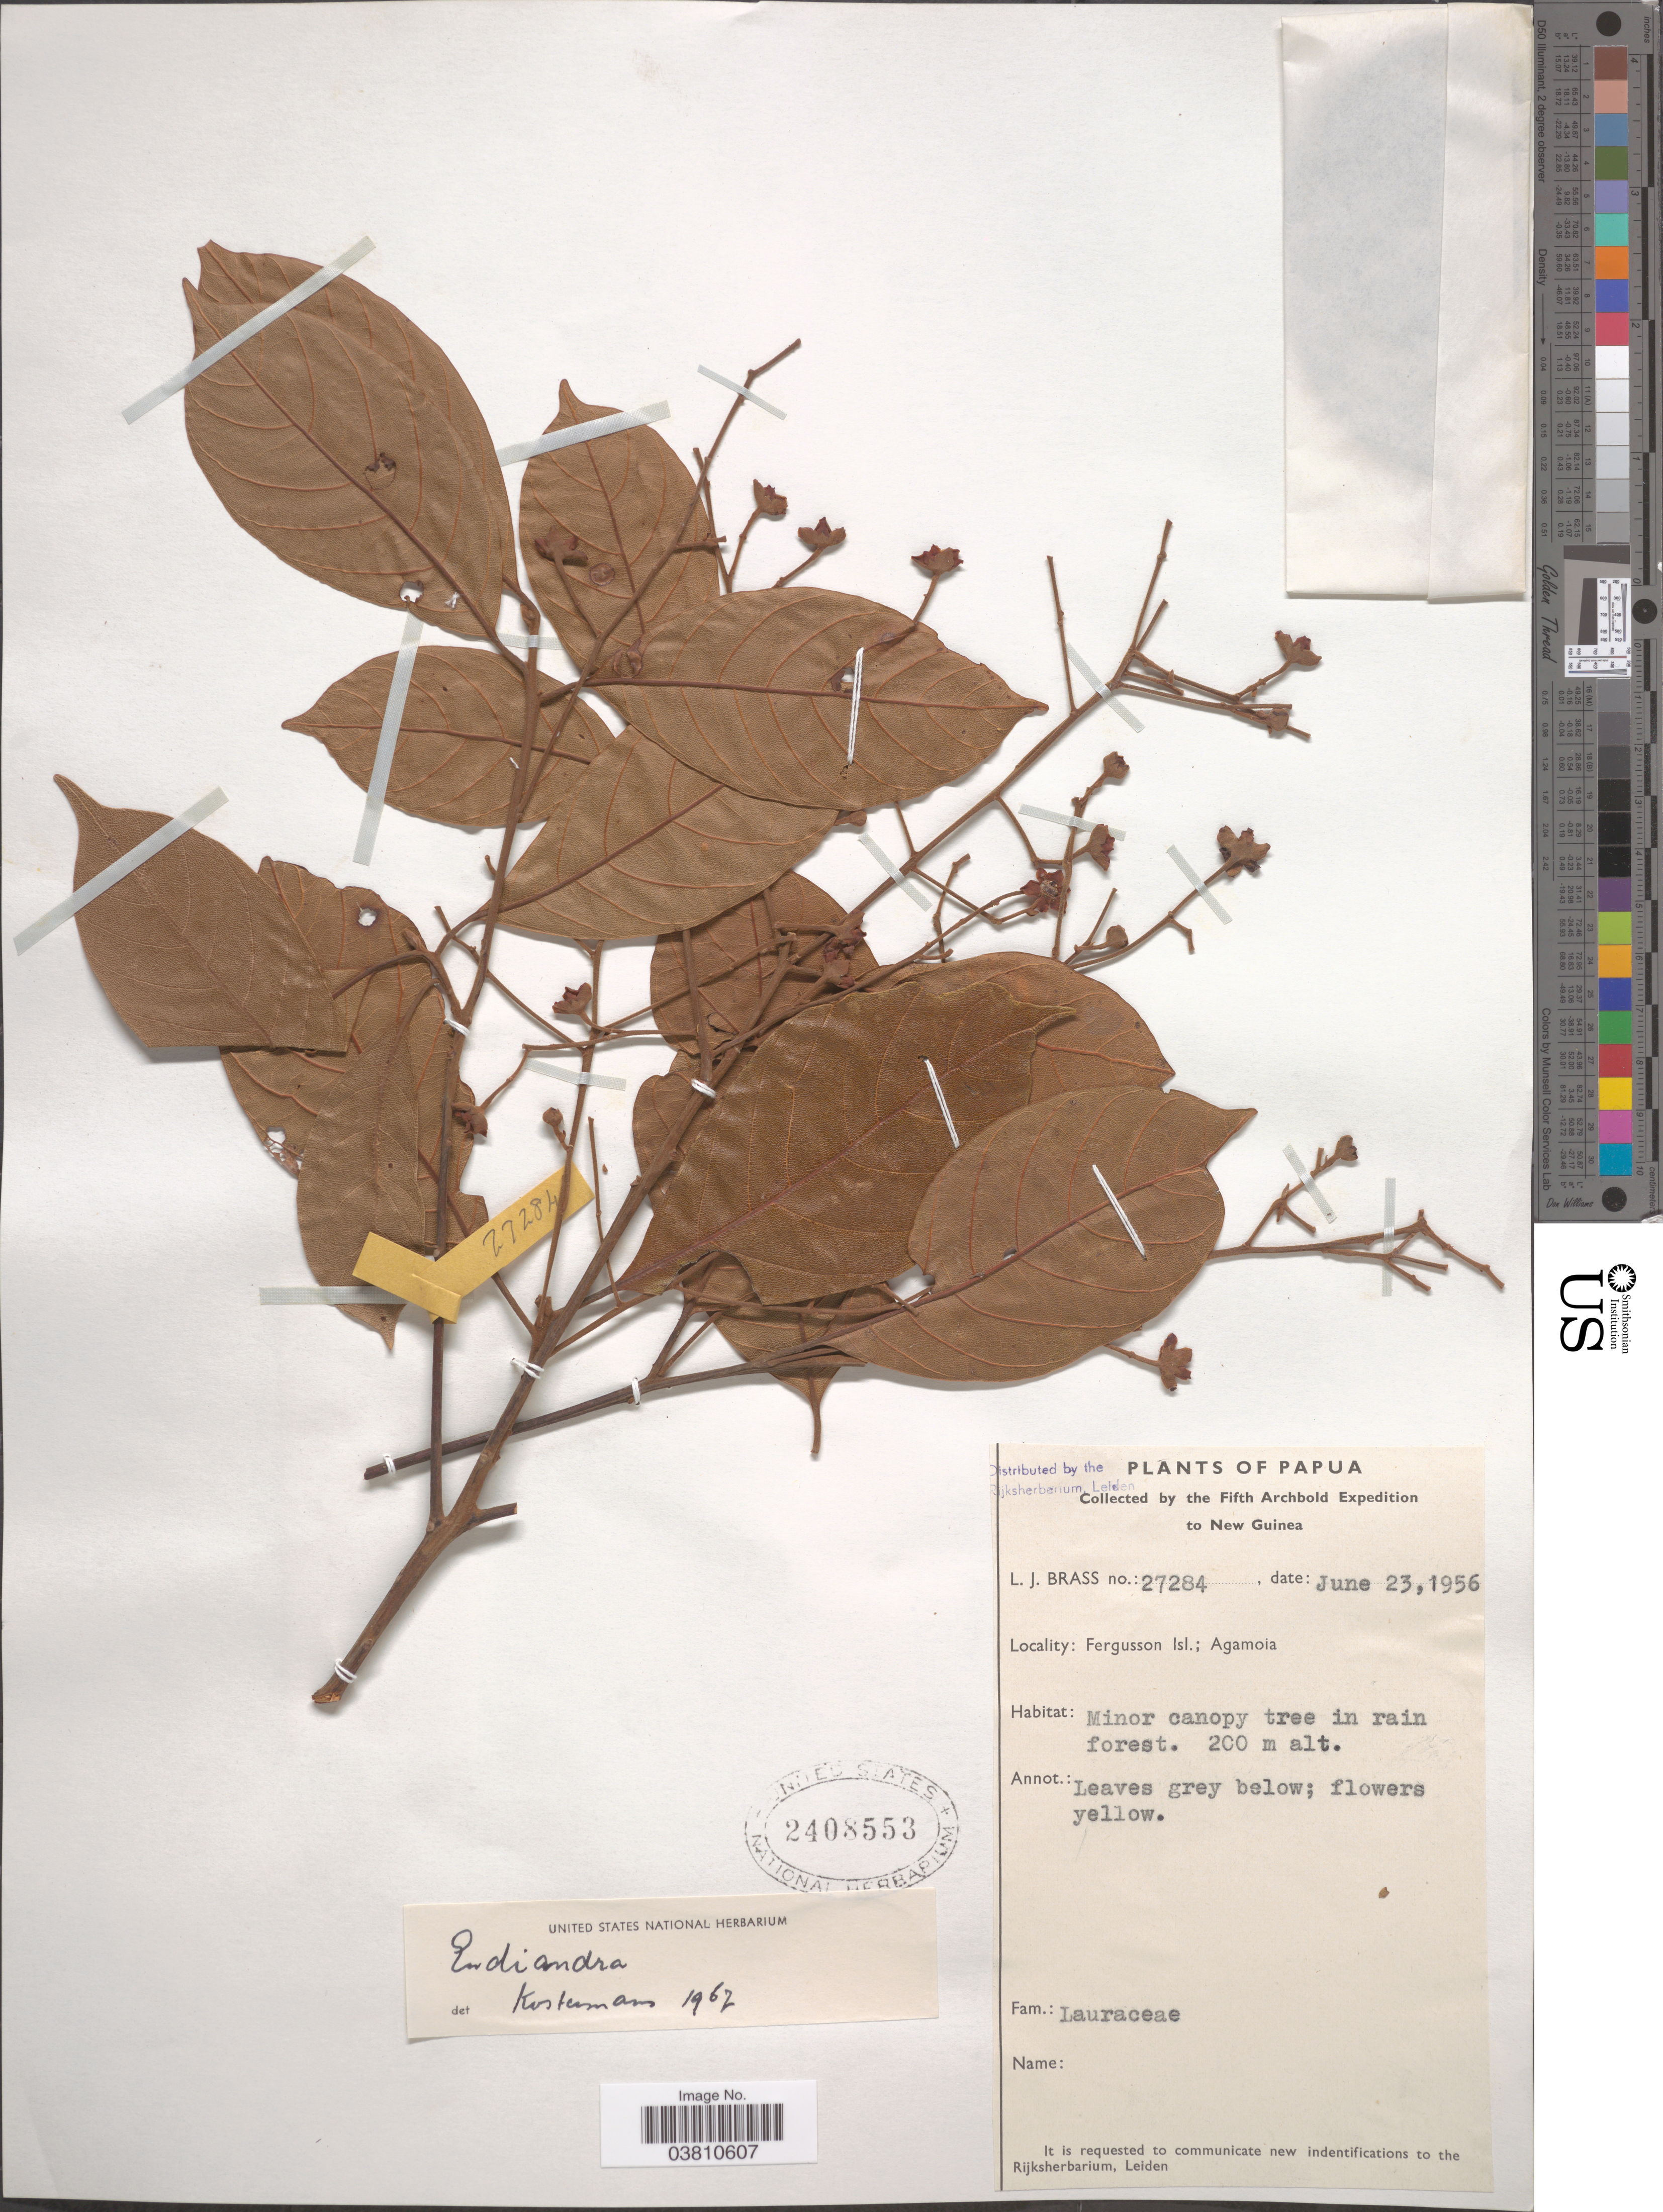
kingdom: Plantae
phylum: Tracheophyta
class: Magnoliopsida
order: Laurales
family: Lauraceae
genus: Endiandra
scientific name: Endiandra sp.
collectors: L. J. Brass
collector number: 27284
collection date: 1956-06-23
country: Papua New Guinea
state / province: Milne Bay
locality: Papua. New Guinea. Fergusson Isl.; Agamoia.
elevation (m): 200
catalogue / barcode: US 2408553